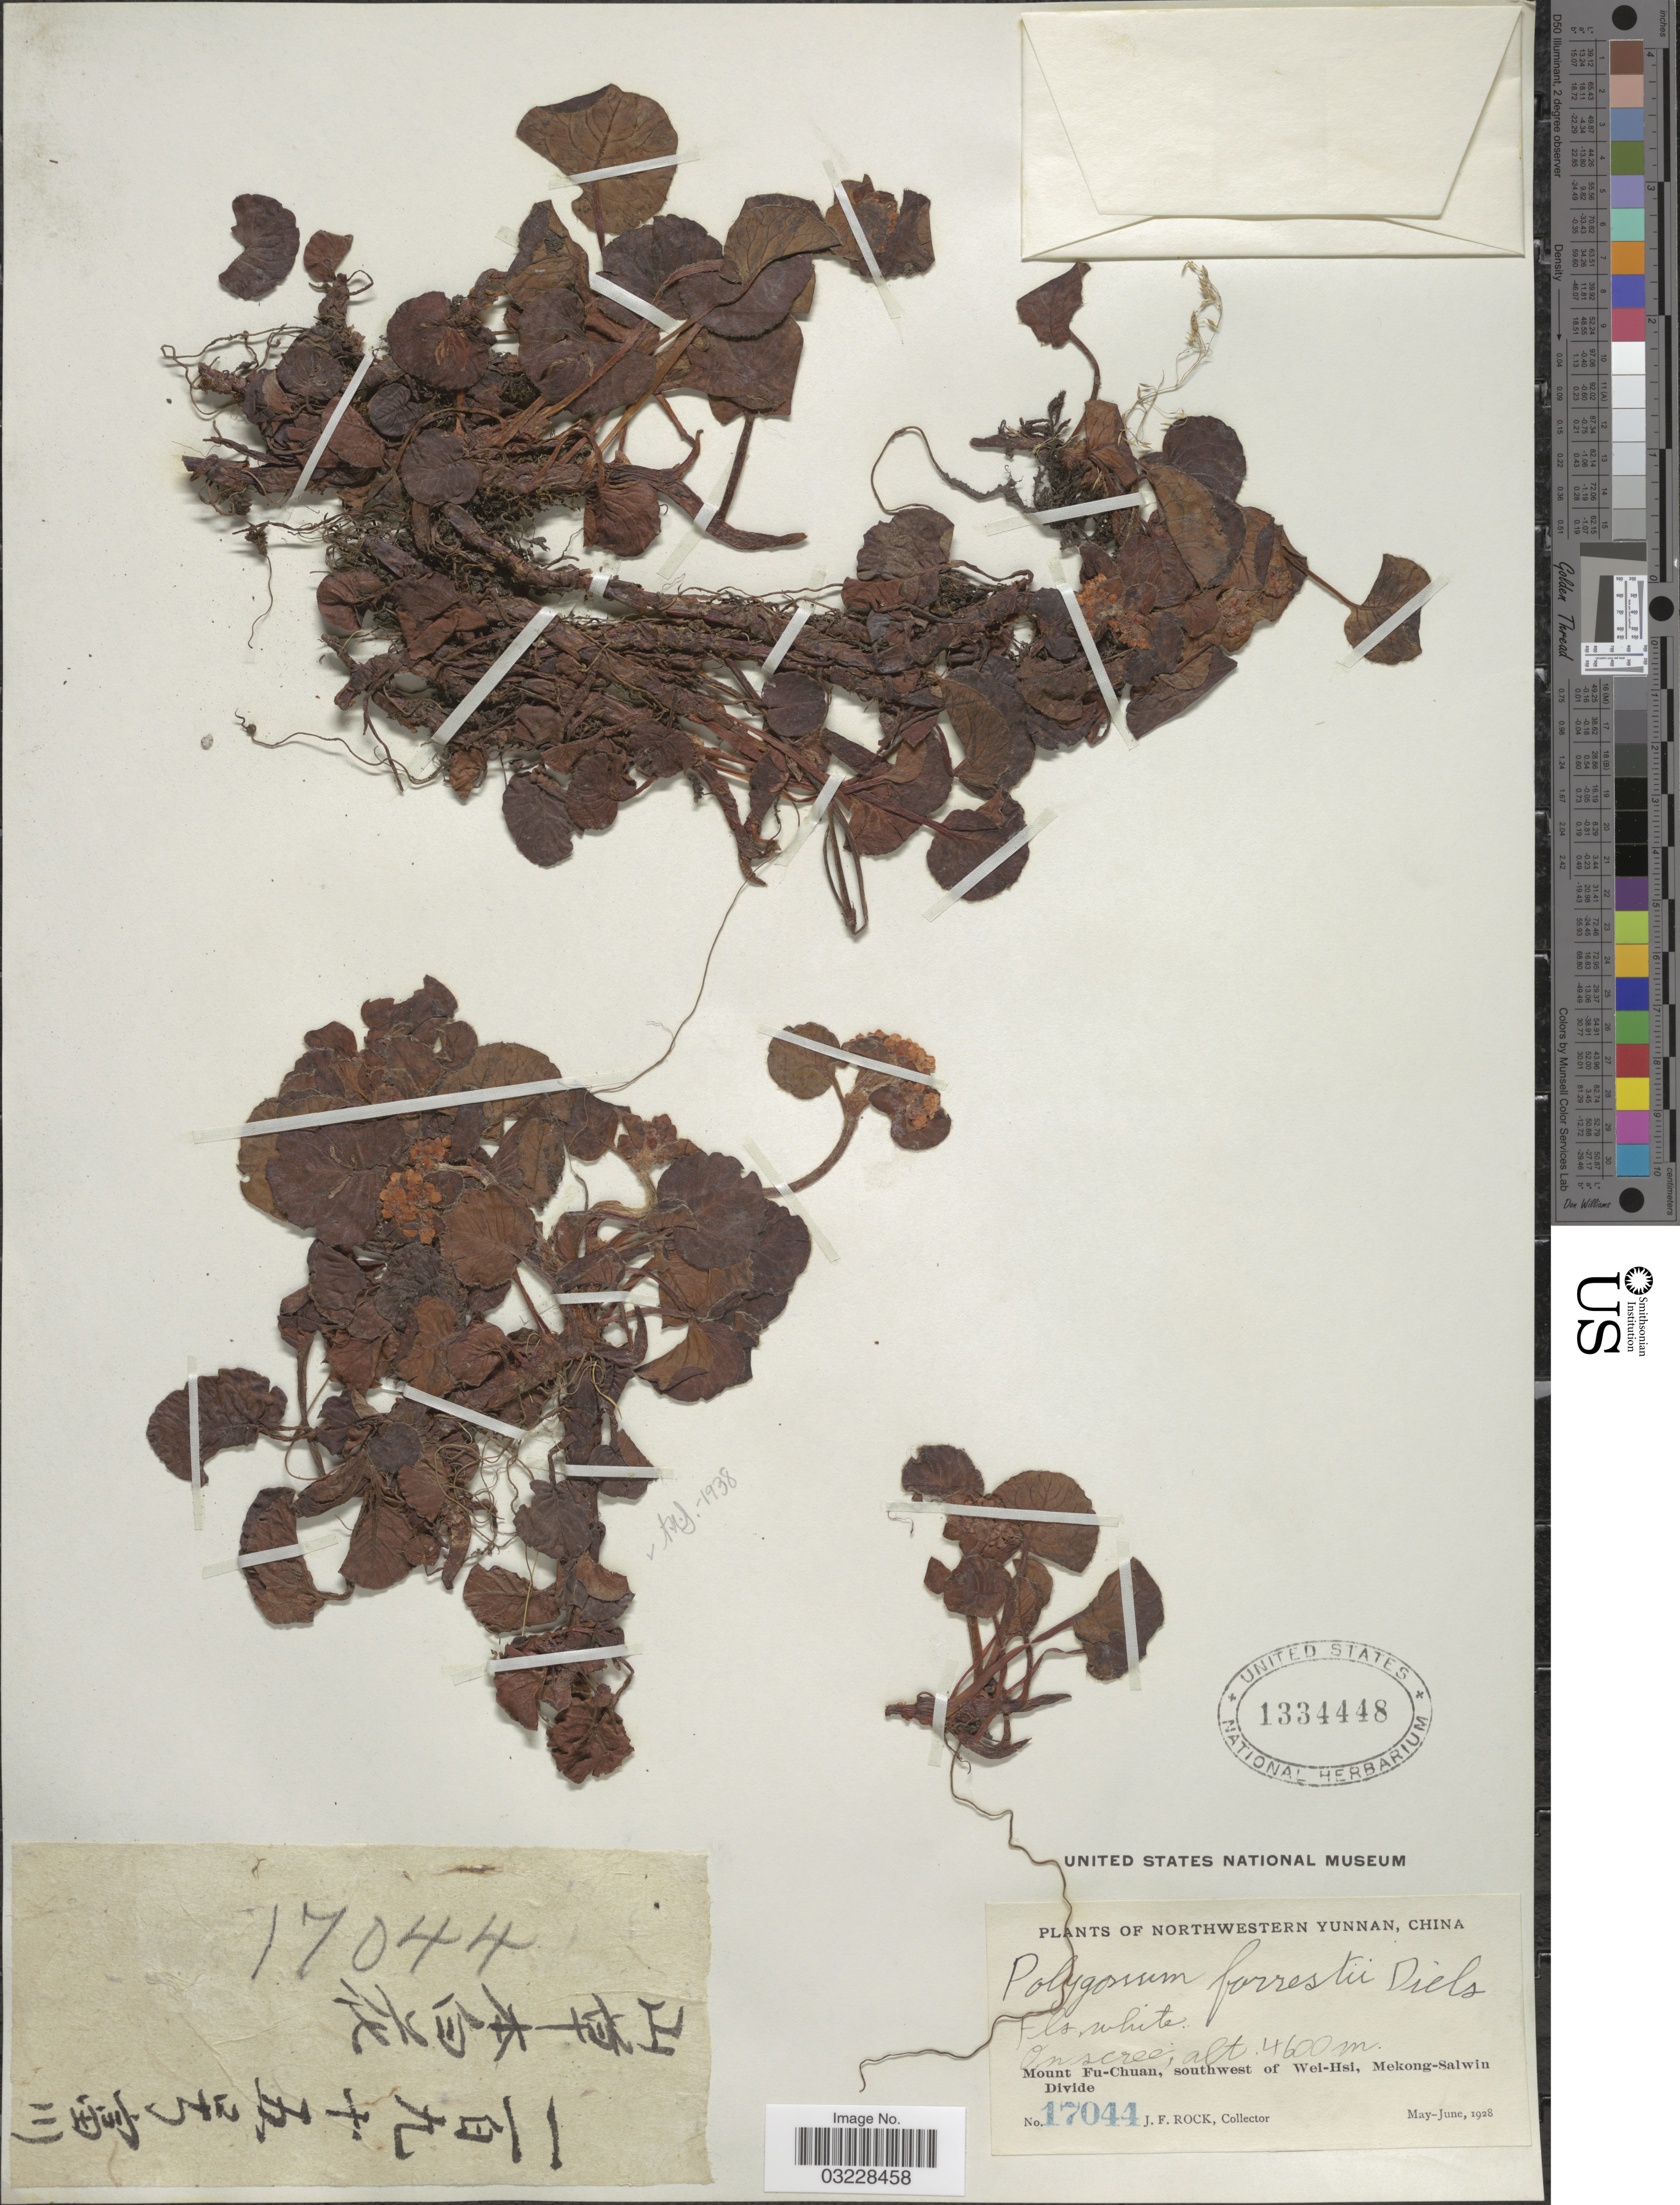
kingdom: Plantae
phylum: Tracheophyta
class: Magnoliopsida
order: Caryophyllales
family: Polygonaceae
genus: Koenigia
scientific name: Koenigia forrestii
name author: (Diels) T.M. Schust. & Měsíček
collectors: J. Rock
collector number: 17044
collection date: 1928-05/1928-06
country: China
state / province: Yunnan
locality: Northwestern Yunnan. Mount Fu-Chuan, southwest of Wei-Hsi, Mekong-Salwin Divide.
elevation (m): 4600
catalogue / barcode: US 1334448